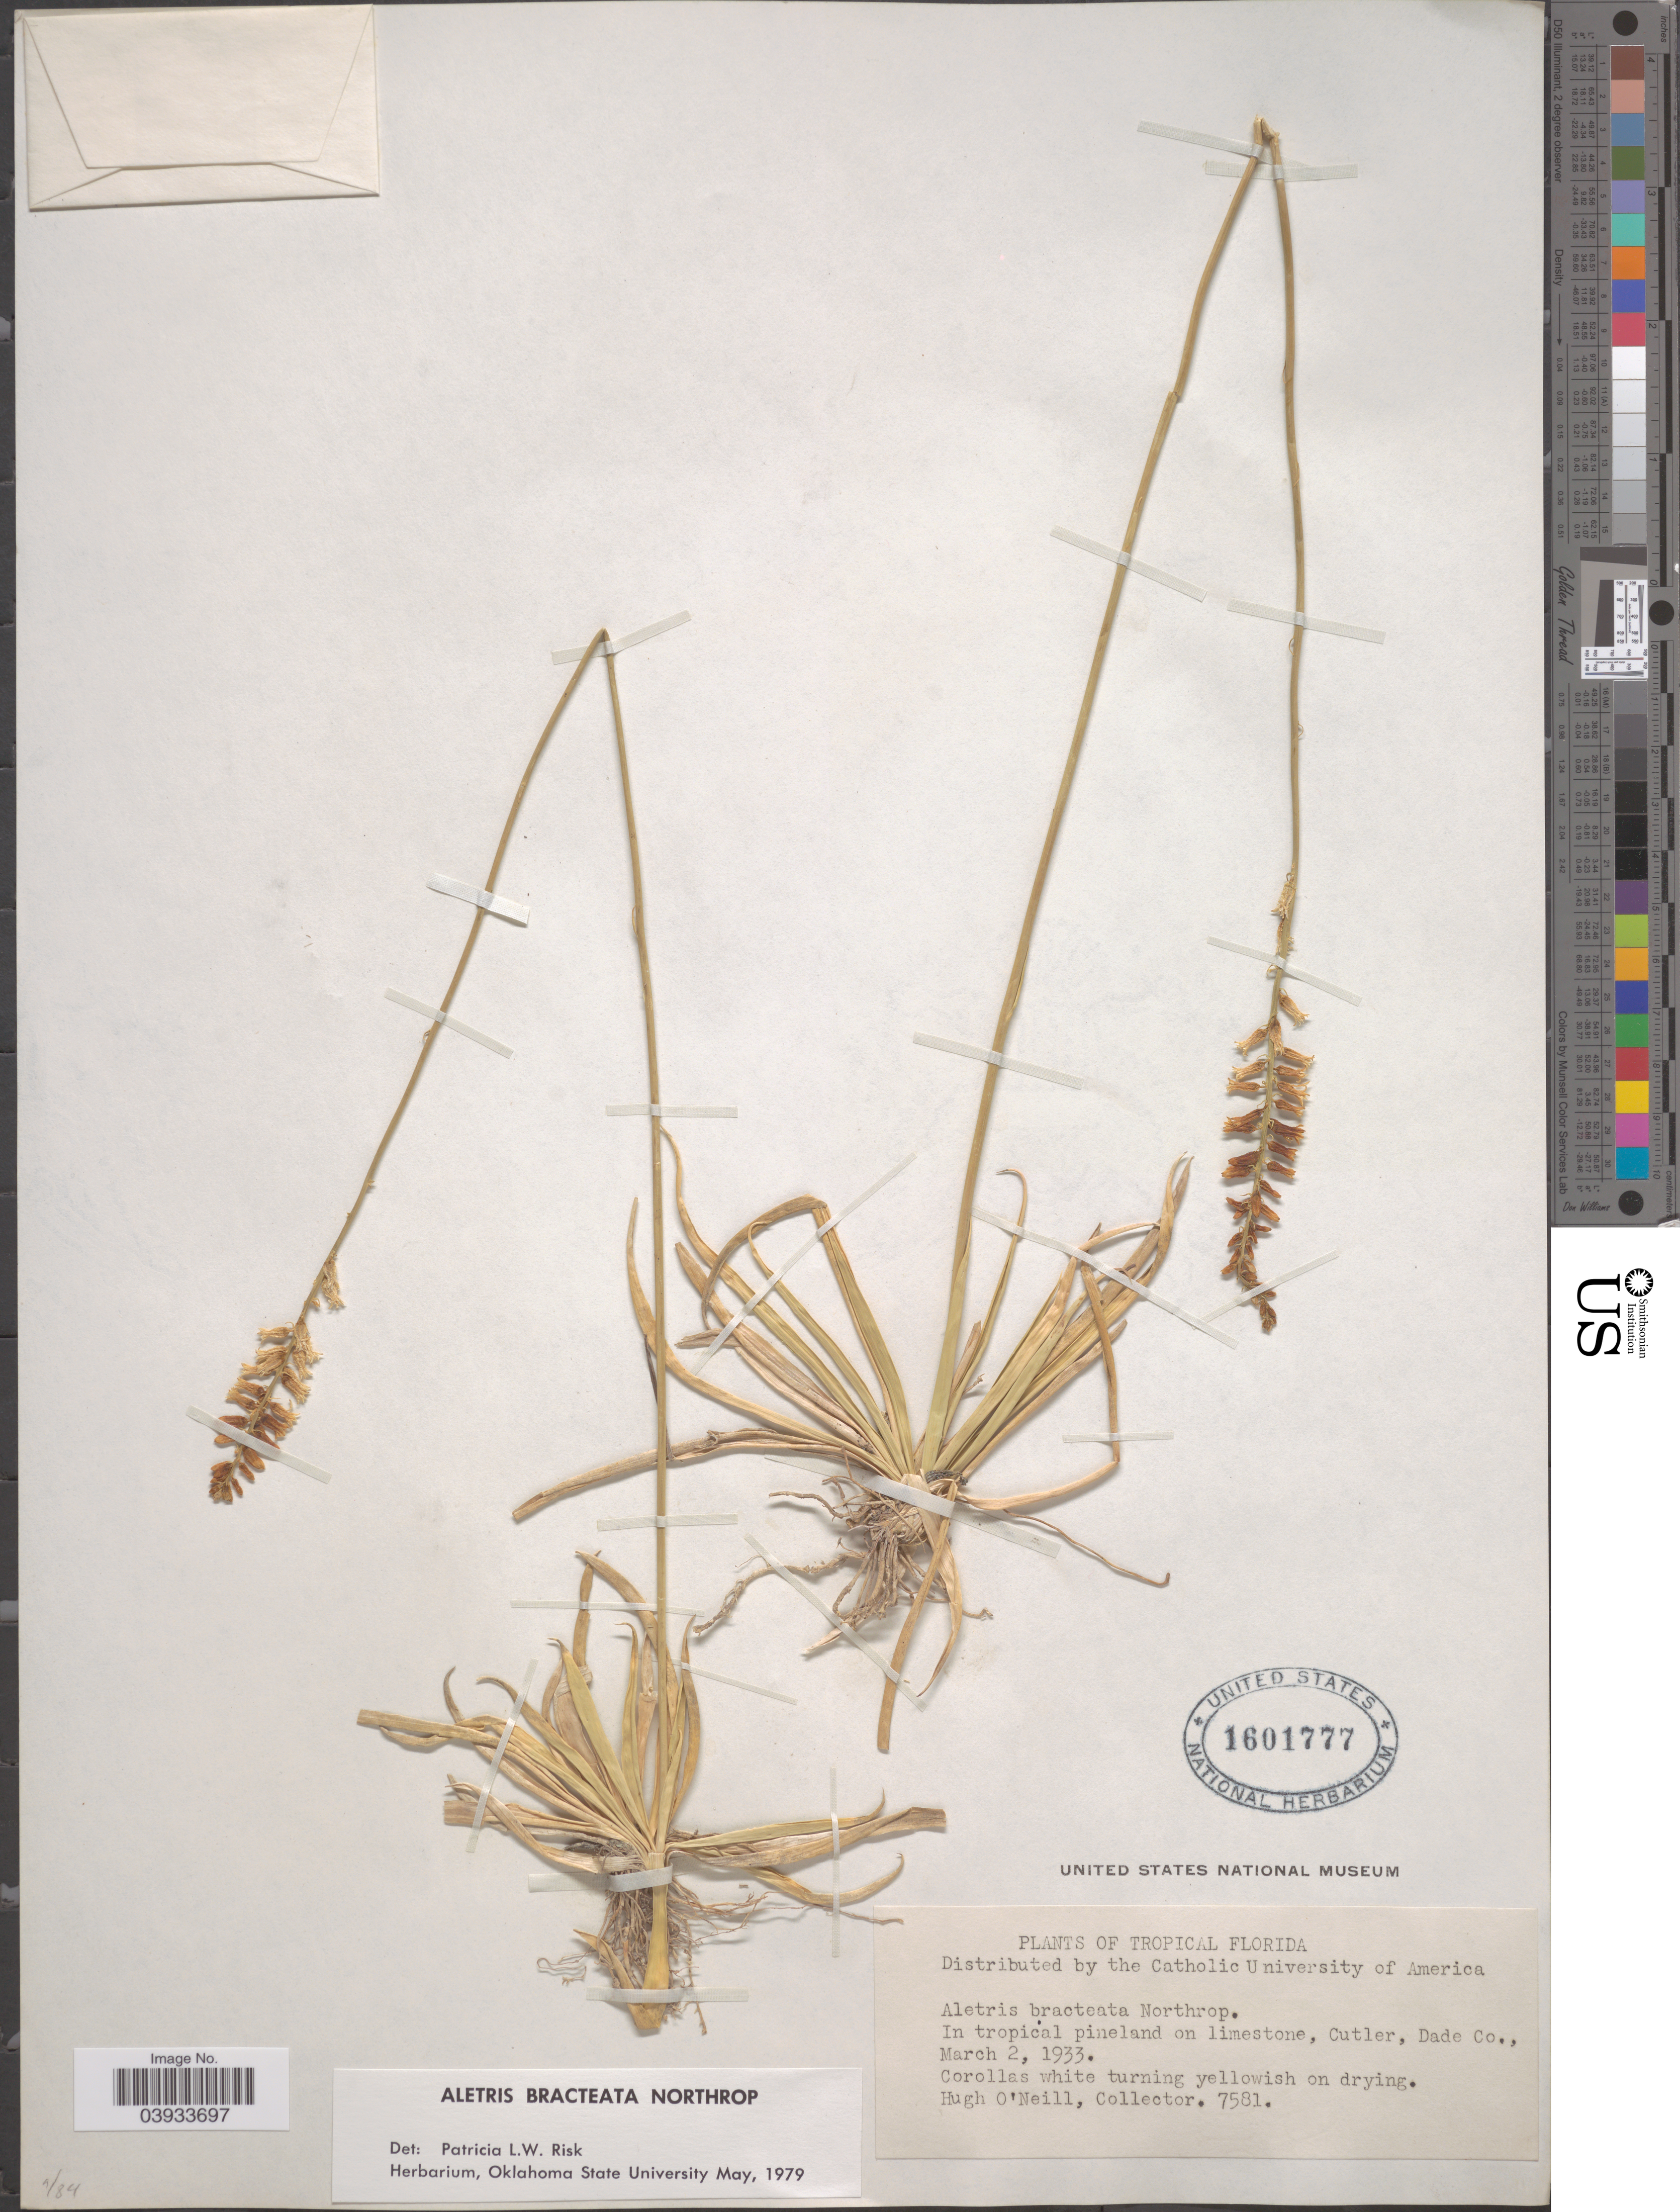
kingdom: Plantae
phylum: Tracheophyta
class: Liliopsida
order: Dioscoreales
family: Nartheciaceae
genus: Aletris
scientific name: Aletris bracteata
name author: Northr.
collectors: H. O'Neill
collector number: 7581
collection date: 1933-03-02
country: United States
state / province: Florida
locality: Tropical Florida. On limestone, Cutler, Dade Co.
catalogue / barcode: US 1601777